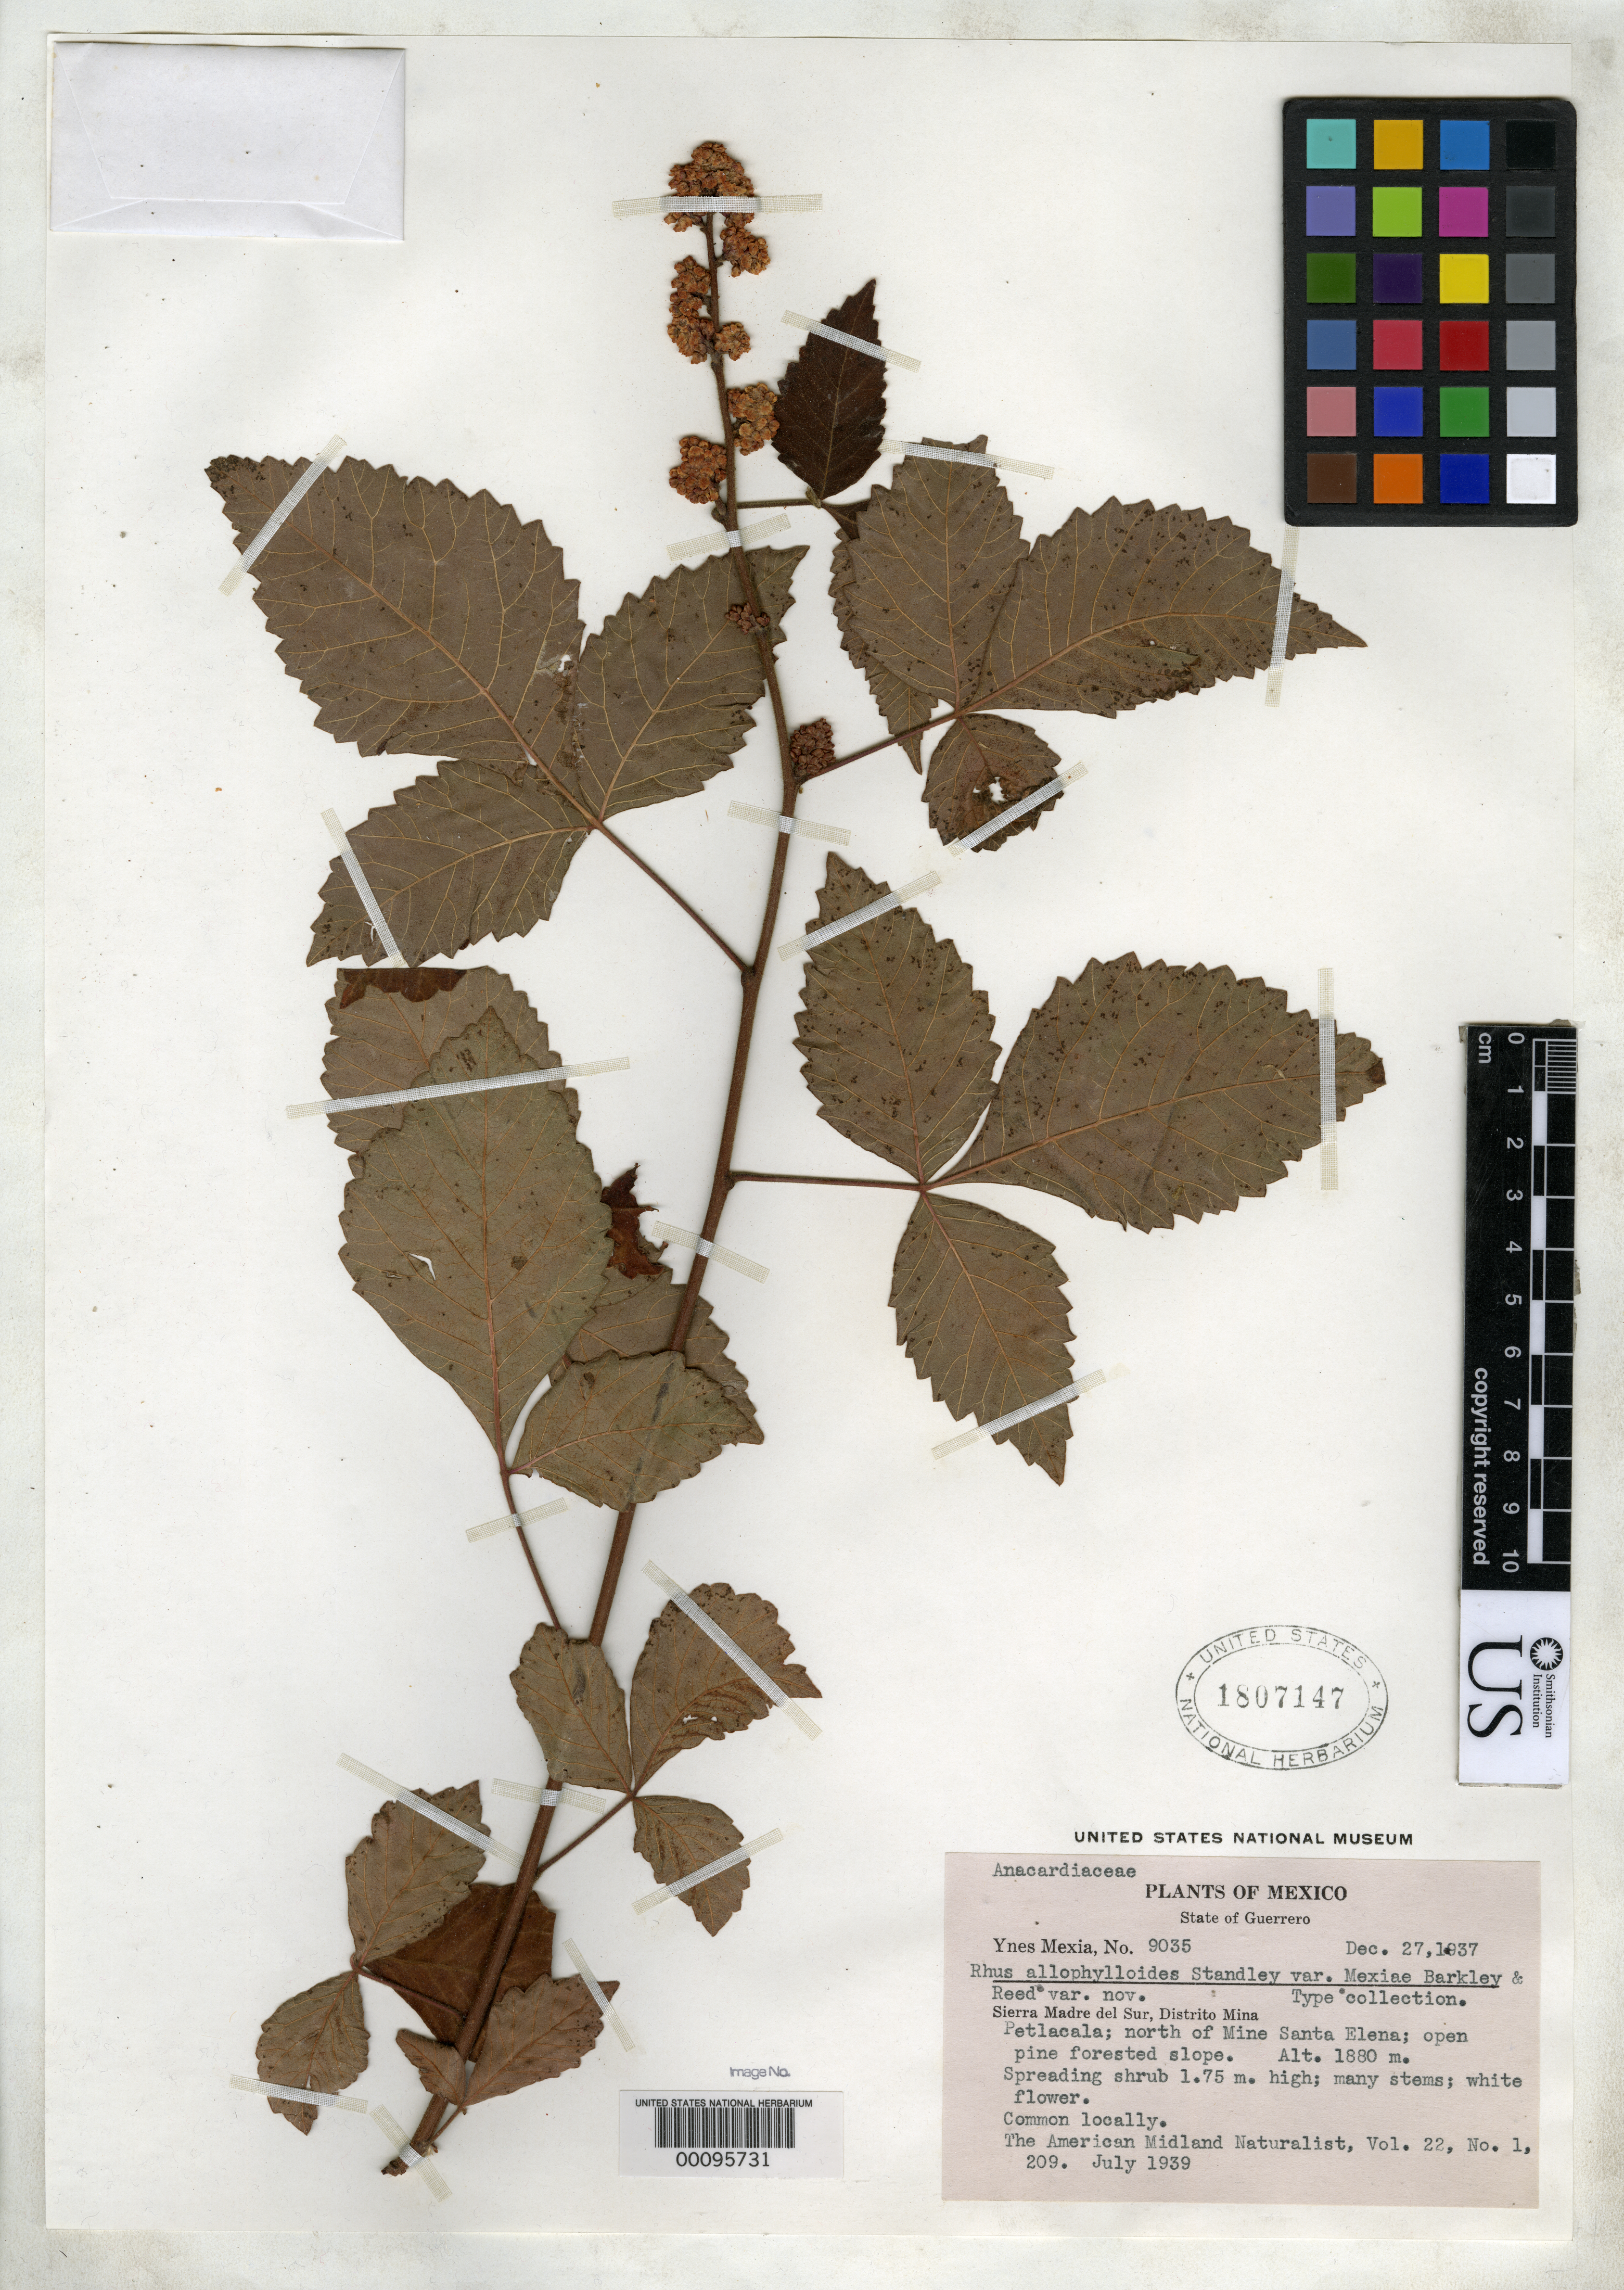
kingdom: Plantae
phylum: Tracheophyta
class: Magnoliopsida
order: Sapindales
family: Anacardiaceae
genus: Rhus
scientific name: Rhus allophyloides var. mexiae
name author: F.A. Barkley & M.J. Reed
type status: Isotype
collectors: Y. Mexia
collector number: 9035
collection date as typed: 27 Dec 1937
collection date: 1937-12-27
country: Mexico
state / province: Guerrero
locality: Petlacala, N of Mina Santa Elena.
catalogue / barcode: US 1807147